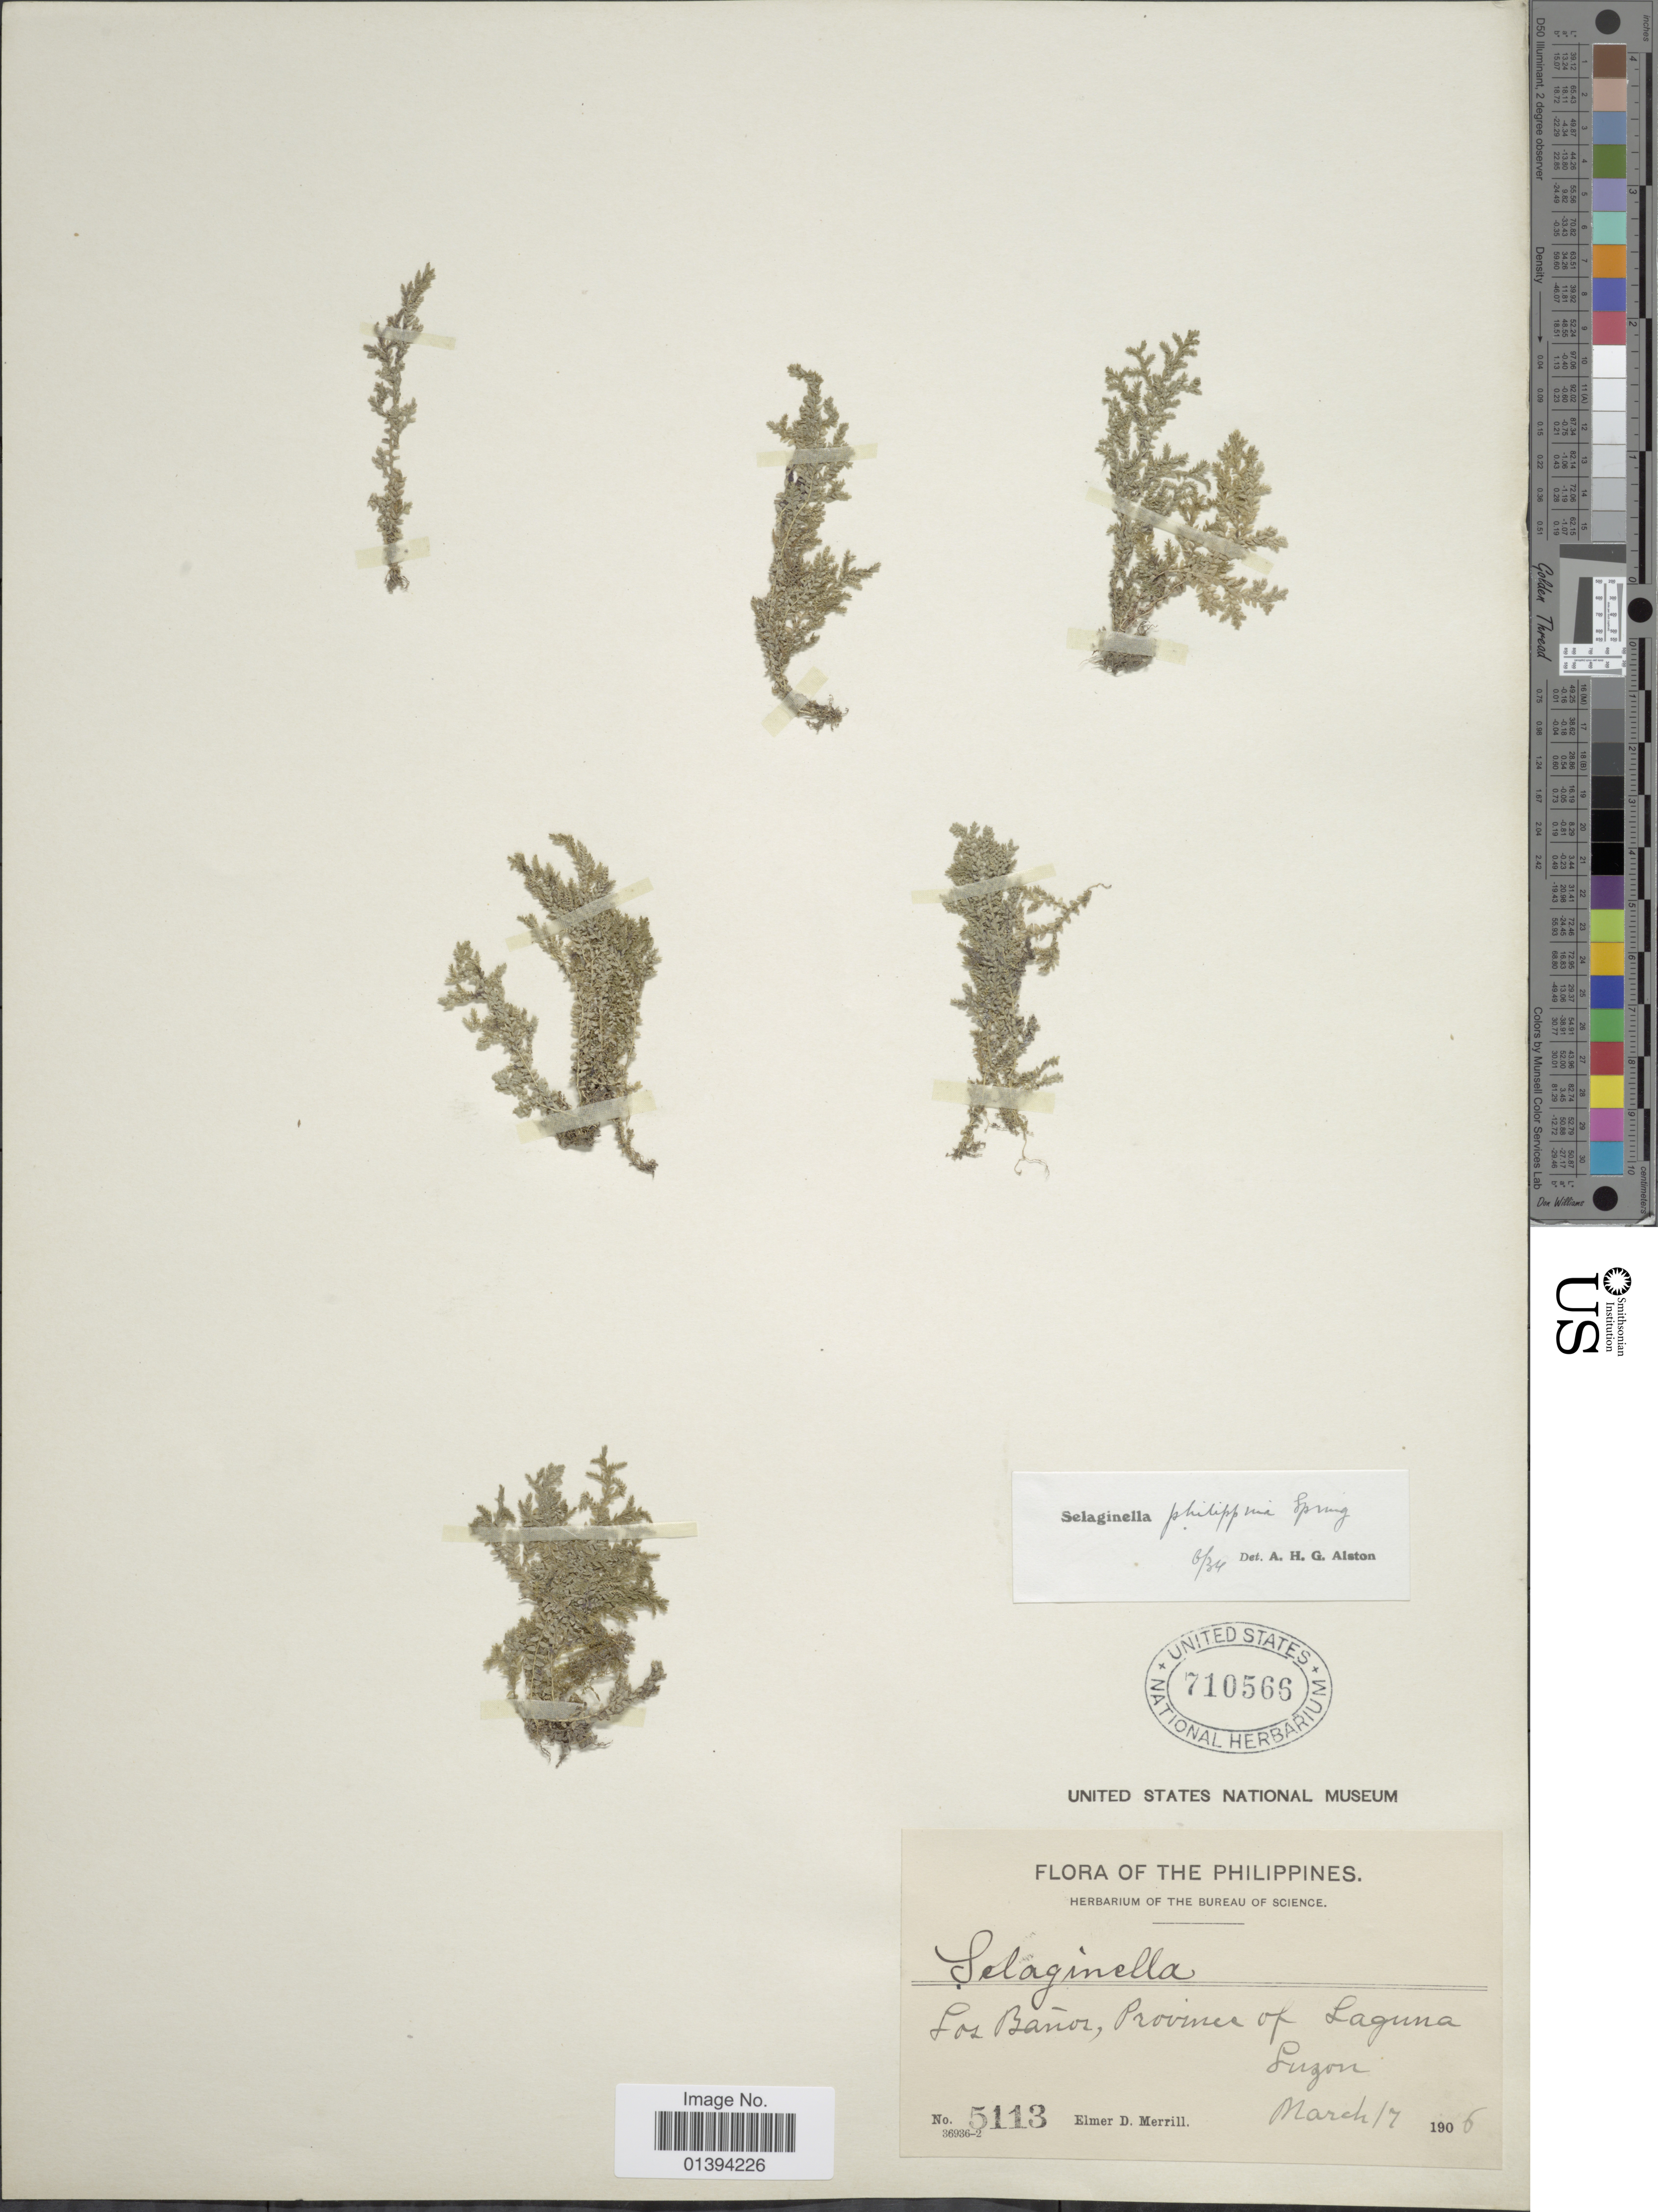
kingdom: Plantae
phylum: Tracheophyta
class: Lycopodiopsida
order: Selaginellales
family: Selaginellaceae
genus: Selaginella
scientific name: Selaginella philippina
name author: Spring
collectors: E. D. Merrill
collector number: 5113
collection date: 1905-03-17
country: Philippines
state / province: Central Luzon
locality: Los Baños, province of Laguna, Luzon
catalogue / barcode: US 710566